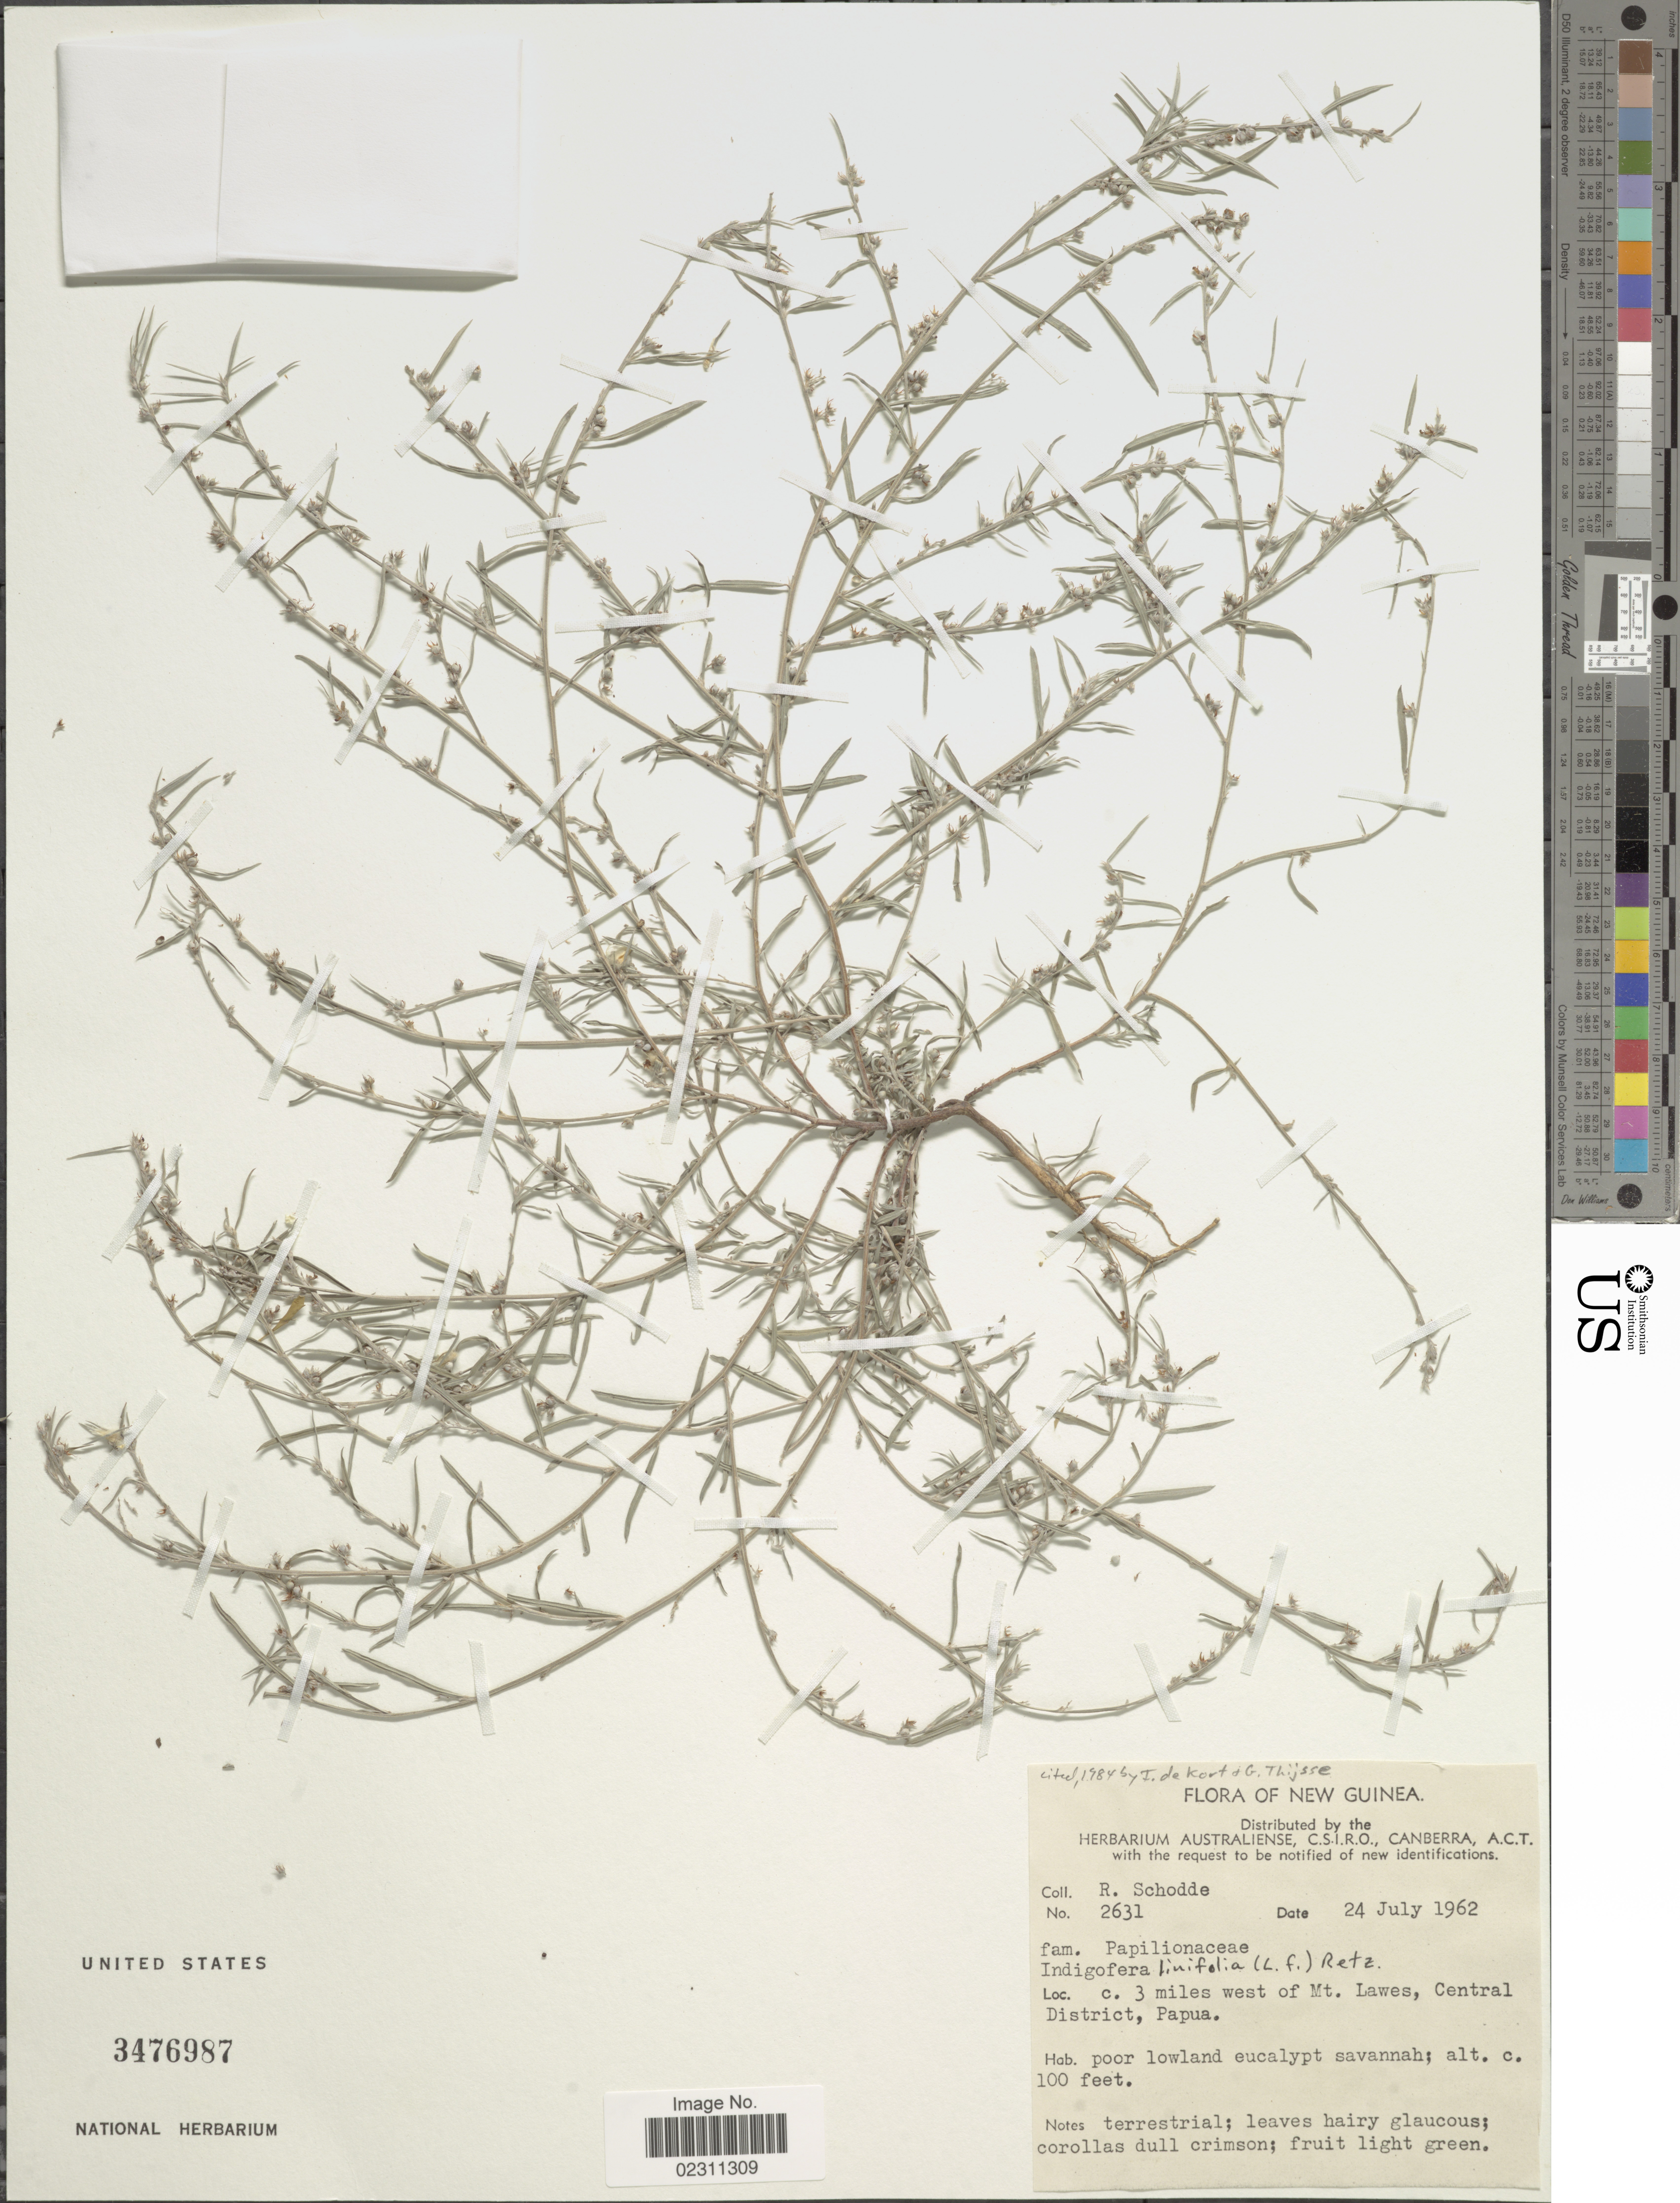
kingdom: Plantae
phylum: Tracheophyta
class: Magnoliopsida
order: Fabales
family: Fabaceae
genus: Indigofera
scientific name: Indigofera linifolia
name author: Retz.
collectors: R. Schodde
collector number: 2631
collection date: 1962-07-24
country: Papua New Guinea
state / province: Central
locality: C. 3 miles west of Mt. Lawes, Central District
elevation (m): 30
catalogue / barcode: US 3476987